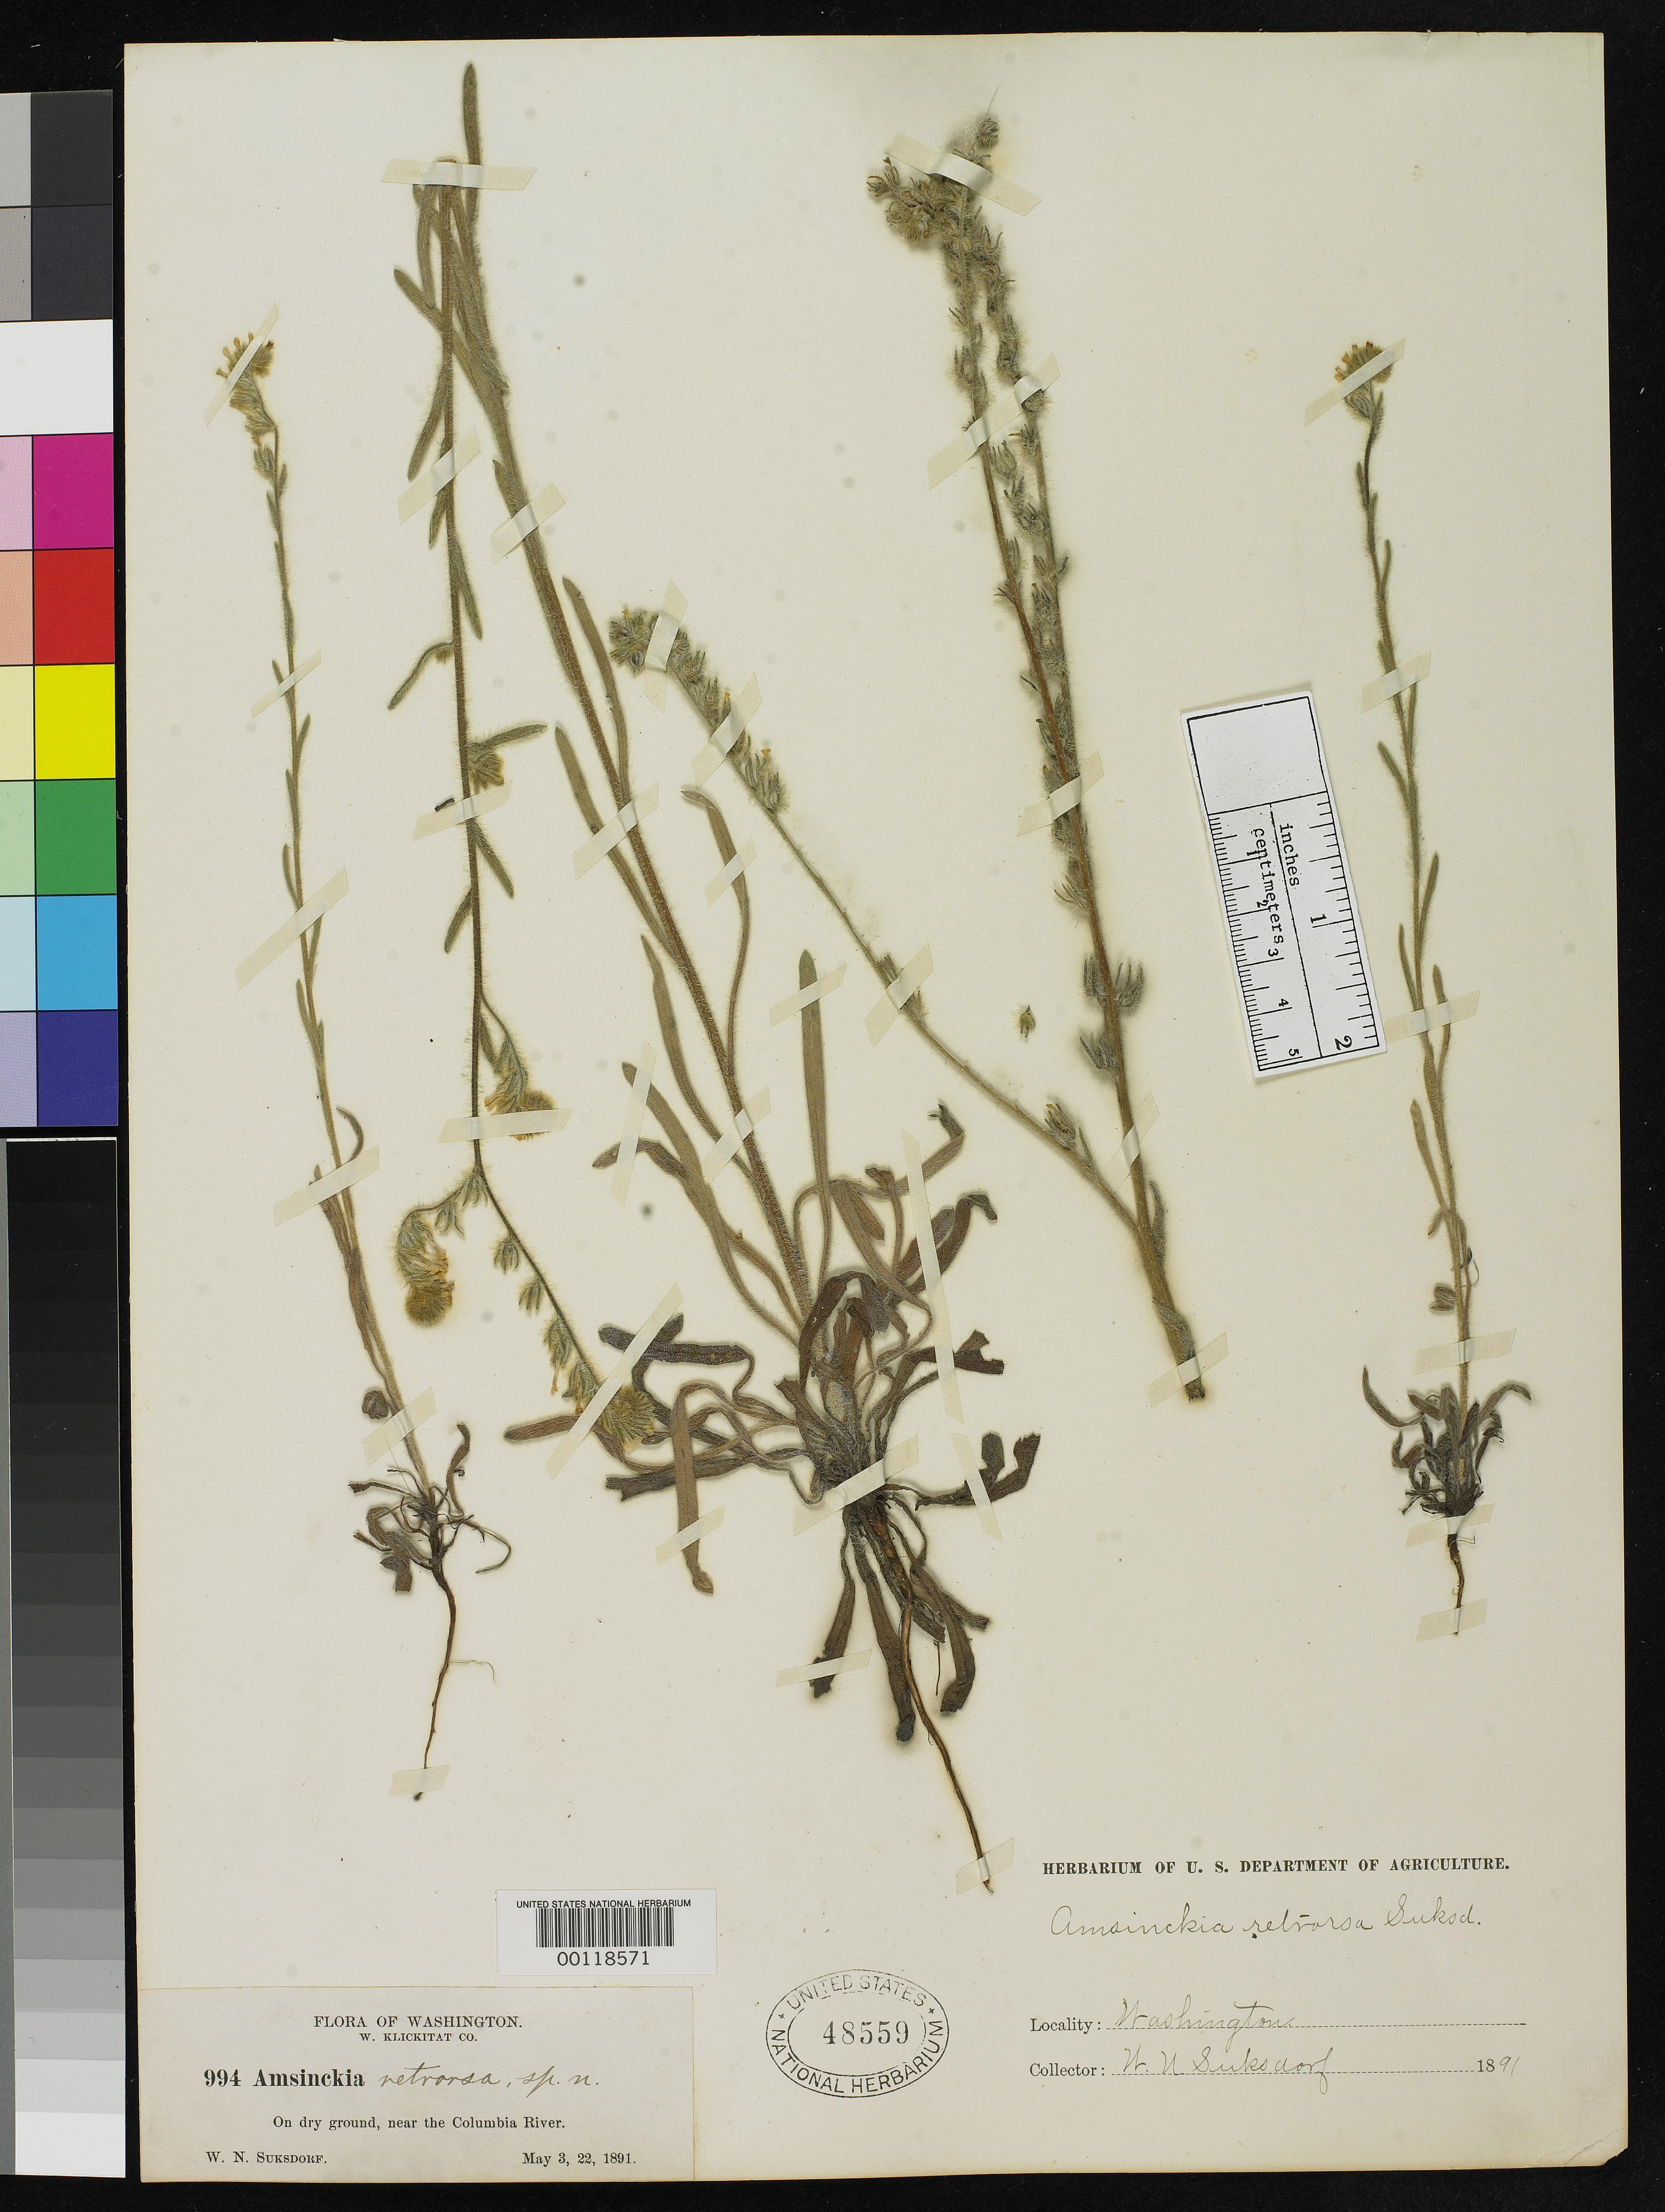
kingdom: Plantae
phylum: Tracheophyta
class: Magnoliopsida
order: Boraginales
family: Boraginaceae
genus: Amsinckia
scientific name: Amsinckia retrorsa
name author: Suksd.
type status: Isotype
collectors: W. N. Suksdorf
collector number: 994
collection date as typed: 03 May 1891 to 22 May 1891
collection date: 1891-05-03/1891-05-22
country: United States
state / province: Washington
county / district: Klickitat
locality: Bingen.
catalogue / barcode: US 48559